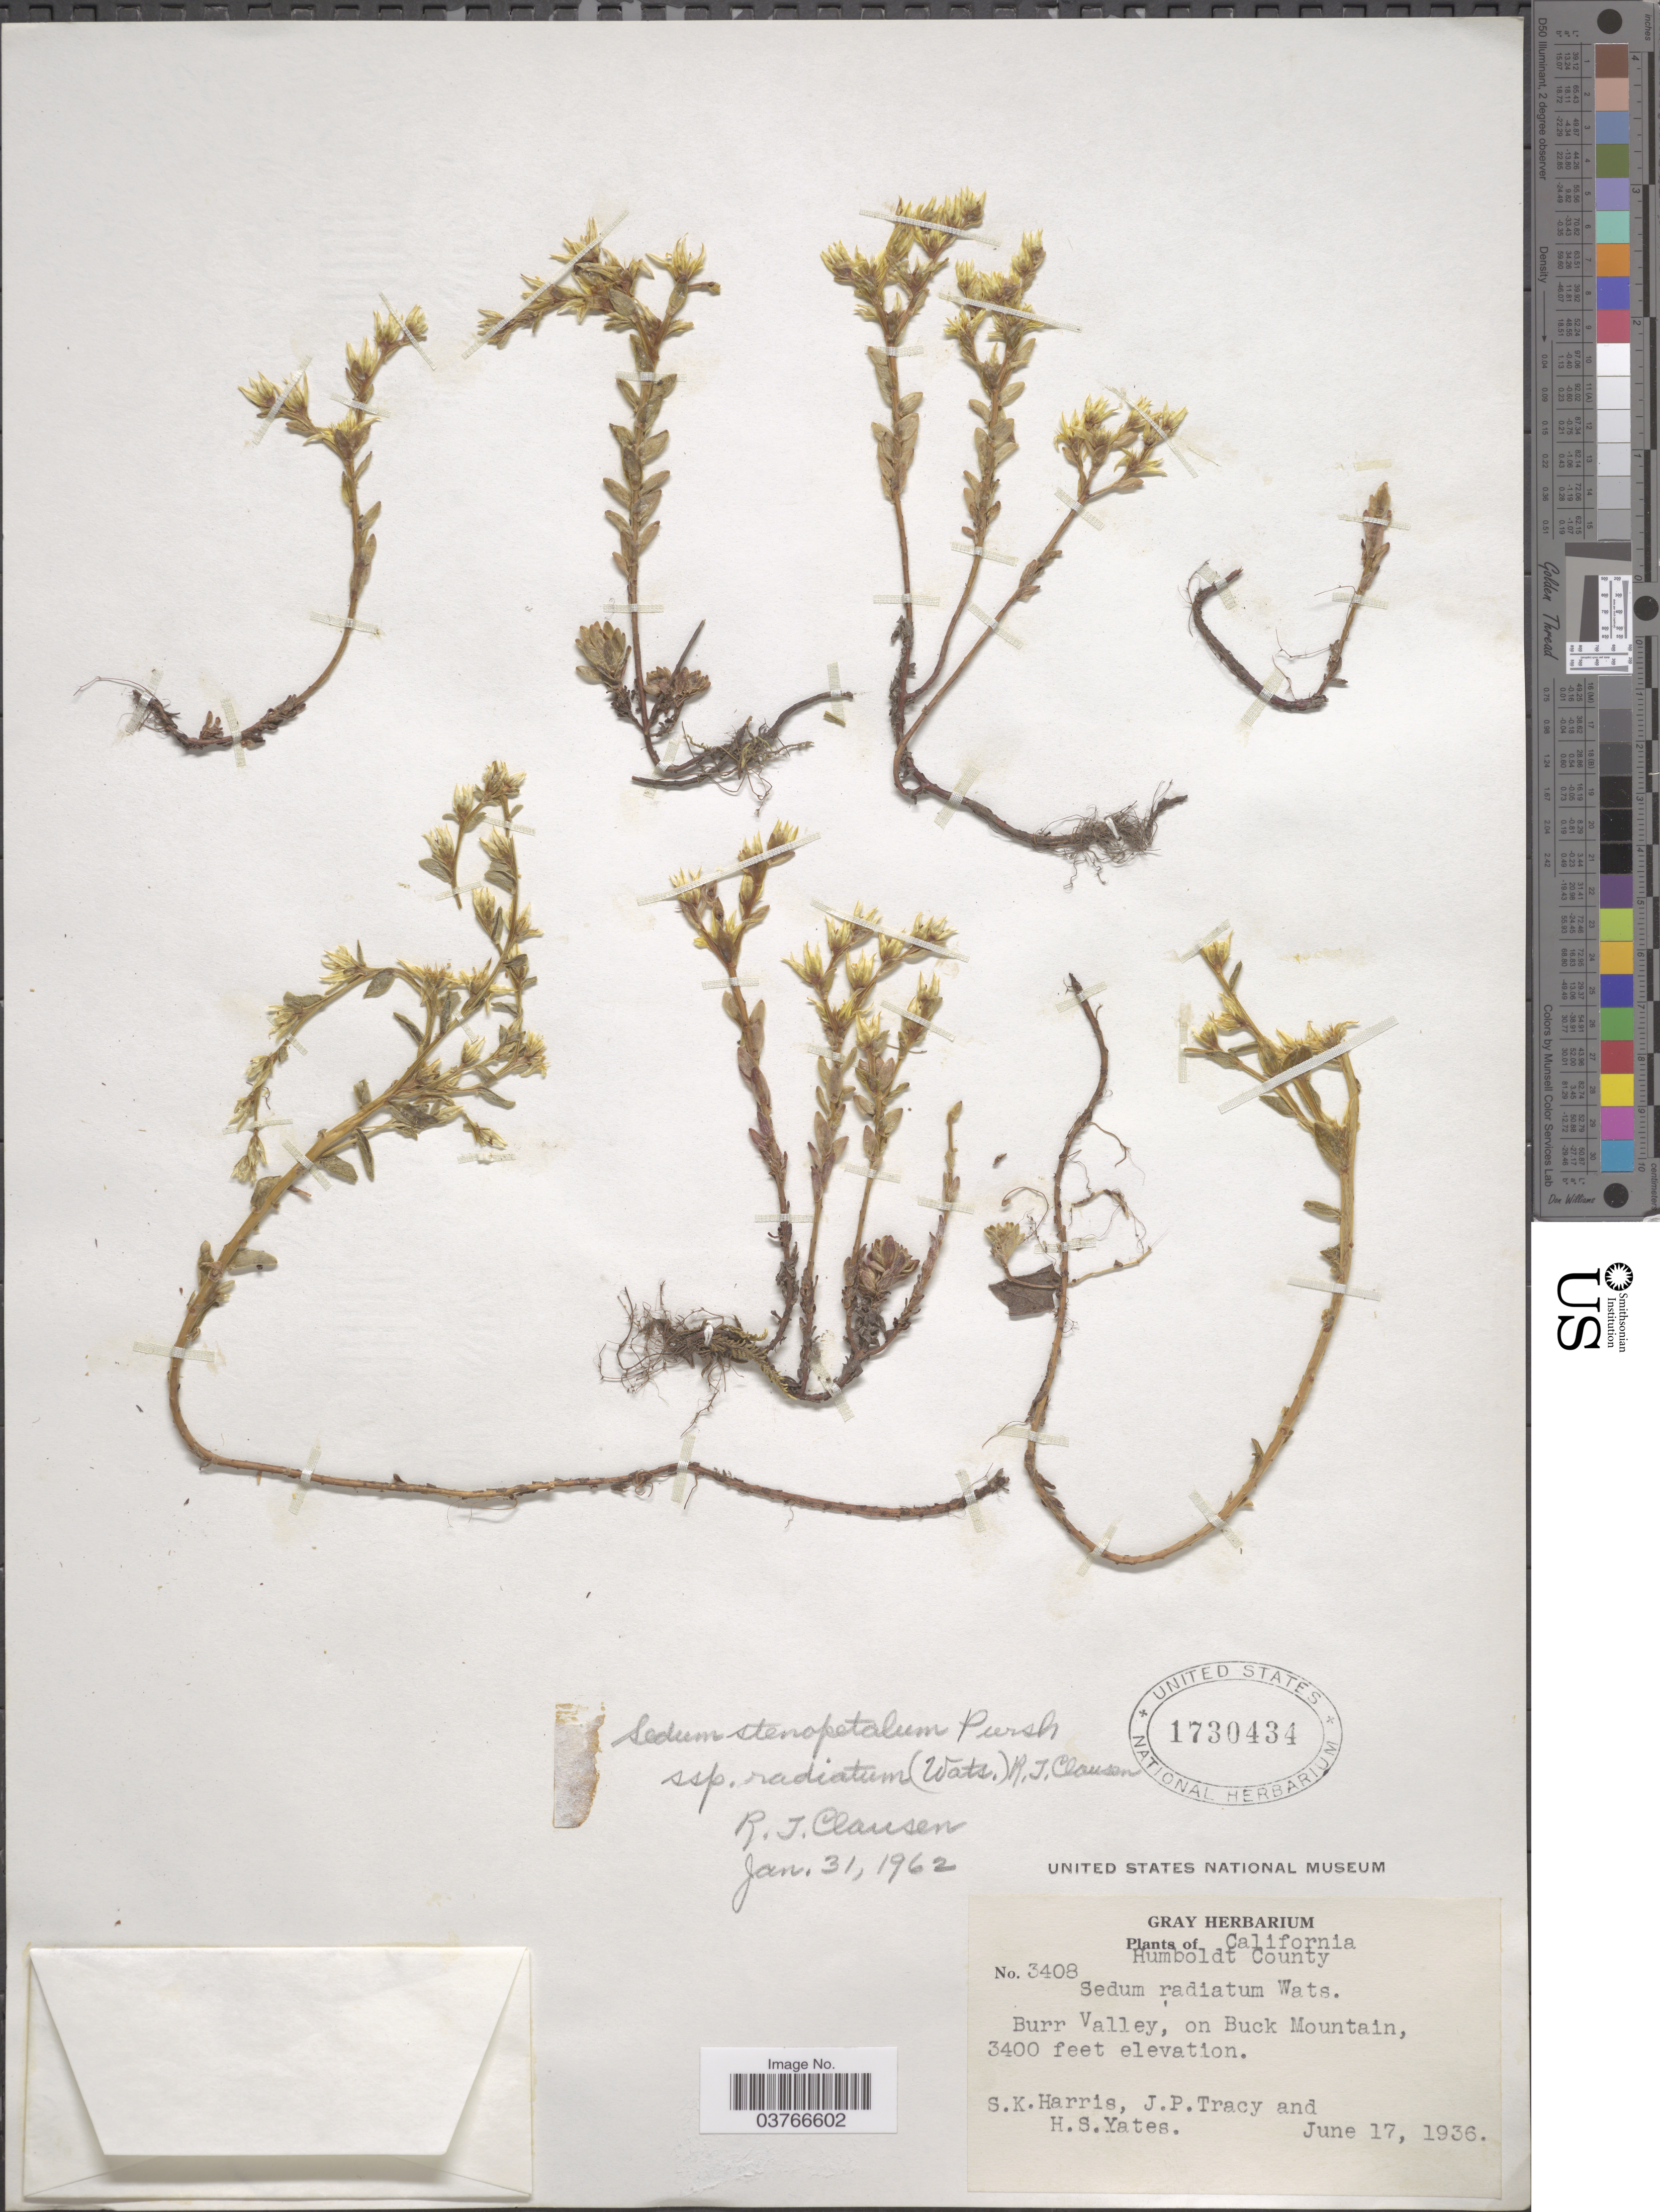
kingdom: Plantae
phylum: Tracheophyta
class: Magnoliopsida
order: Saxifragales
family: Crassulaceae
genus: Sedum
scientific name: Sedum radiatum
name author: S. Watson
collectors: S. K. Harris, J. Tracy & H. S. Yates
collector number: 3408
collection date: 1936-06-17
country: United States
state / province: California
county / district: Humboldt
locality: Humboldt County. Burr Valley, on Buck Mountain.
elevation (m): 1036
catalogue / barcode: US 1730434